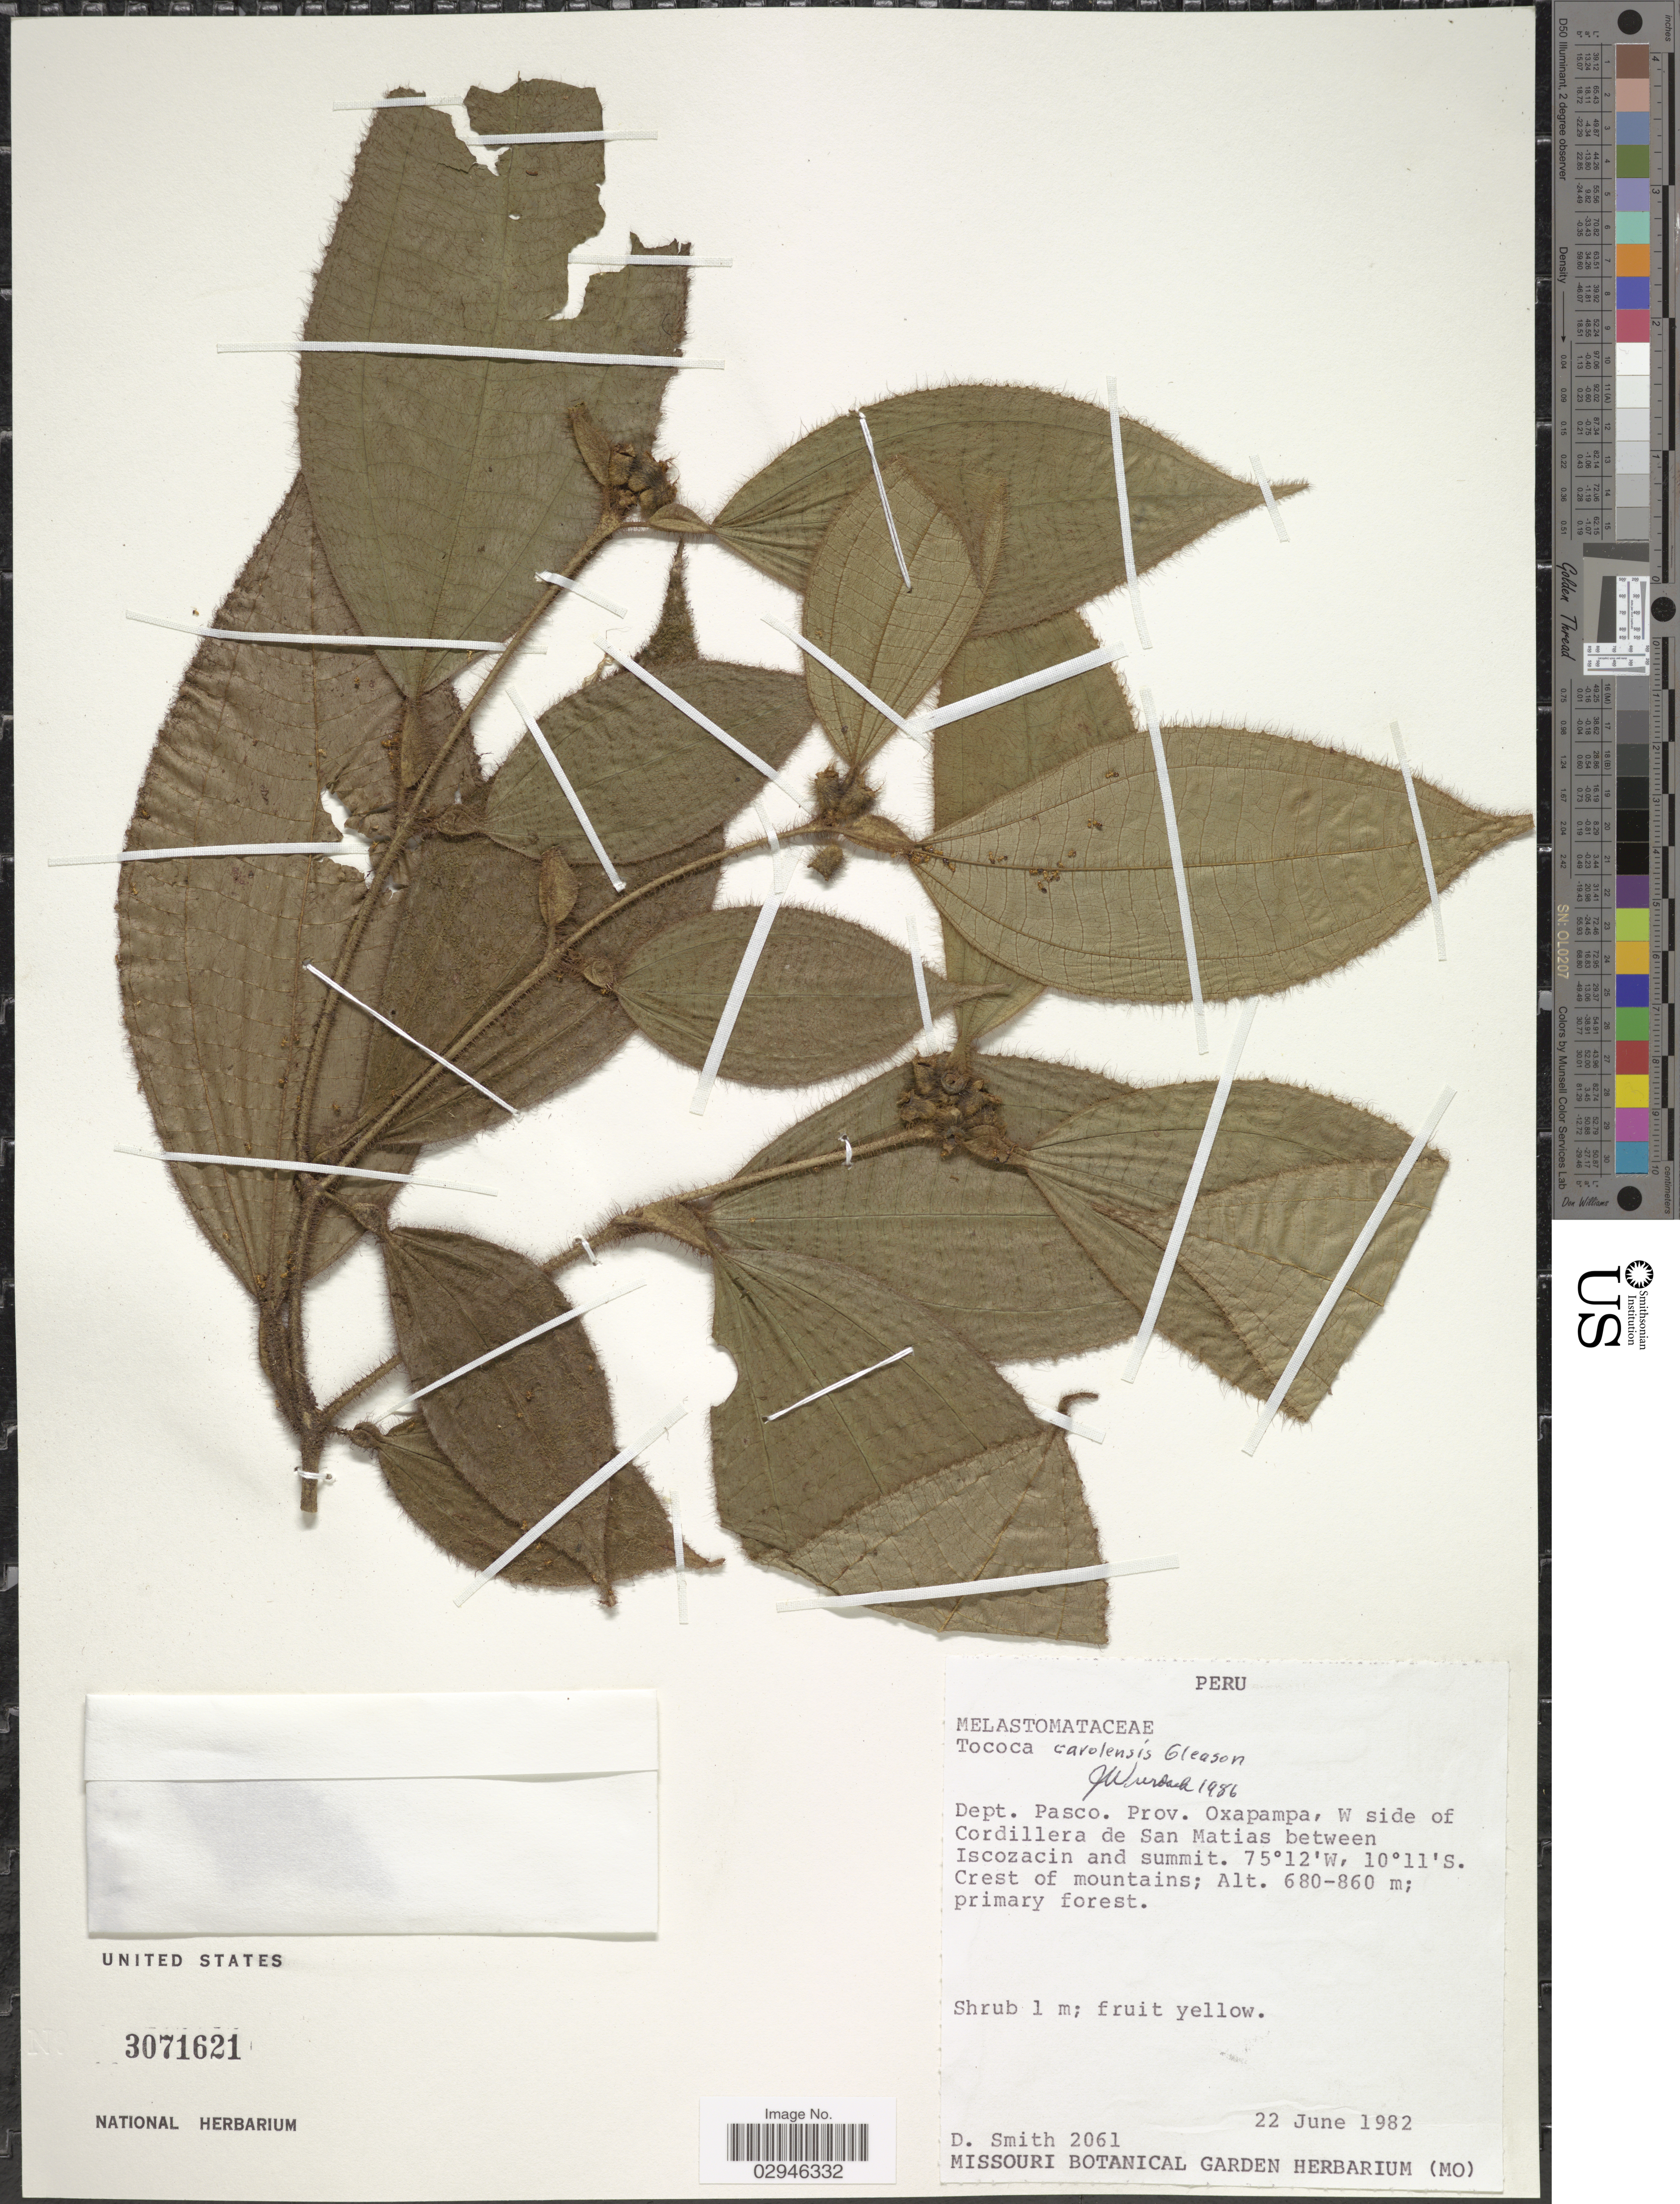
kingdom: Plantae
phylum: Tracheophyta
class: Magnoliopsida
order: Myrtales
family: Melastomataceae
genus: Tococa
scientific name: Tococa carolensis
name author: Gleason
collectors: D. Smith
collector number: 2061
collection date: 1982-06-22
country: Peru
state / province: Pasco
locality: Dept. Pasco, prov. Oxapampa, W side of Cordillera de San Matias between Iscozacin and summit, Crest of mountains.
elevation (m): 680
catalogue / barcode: US 3071621